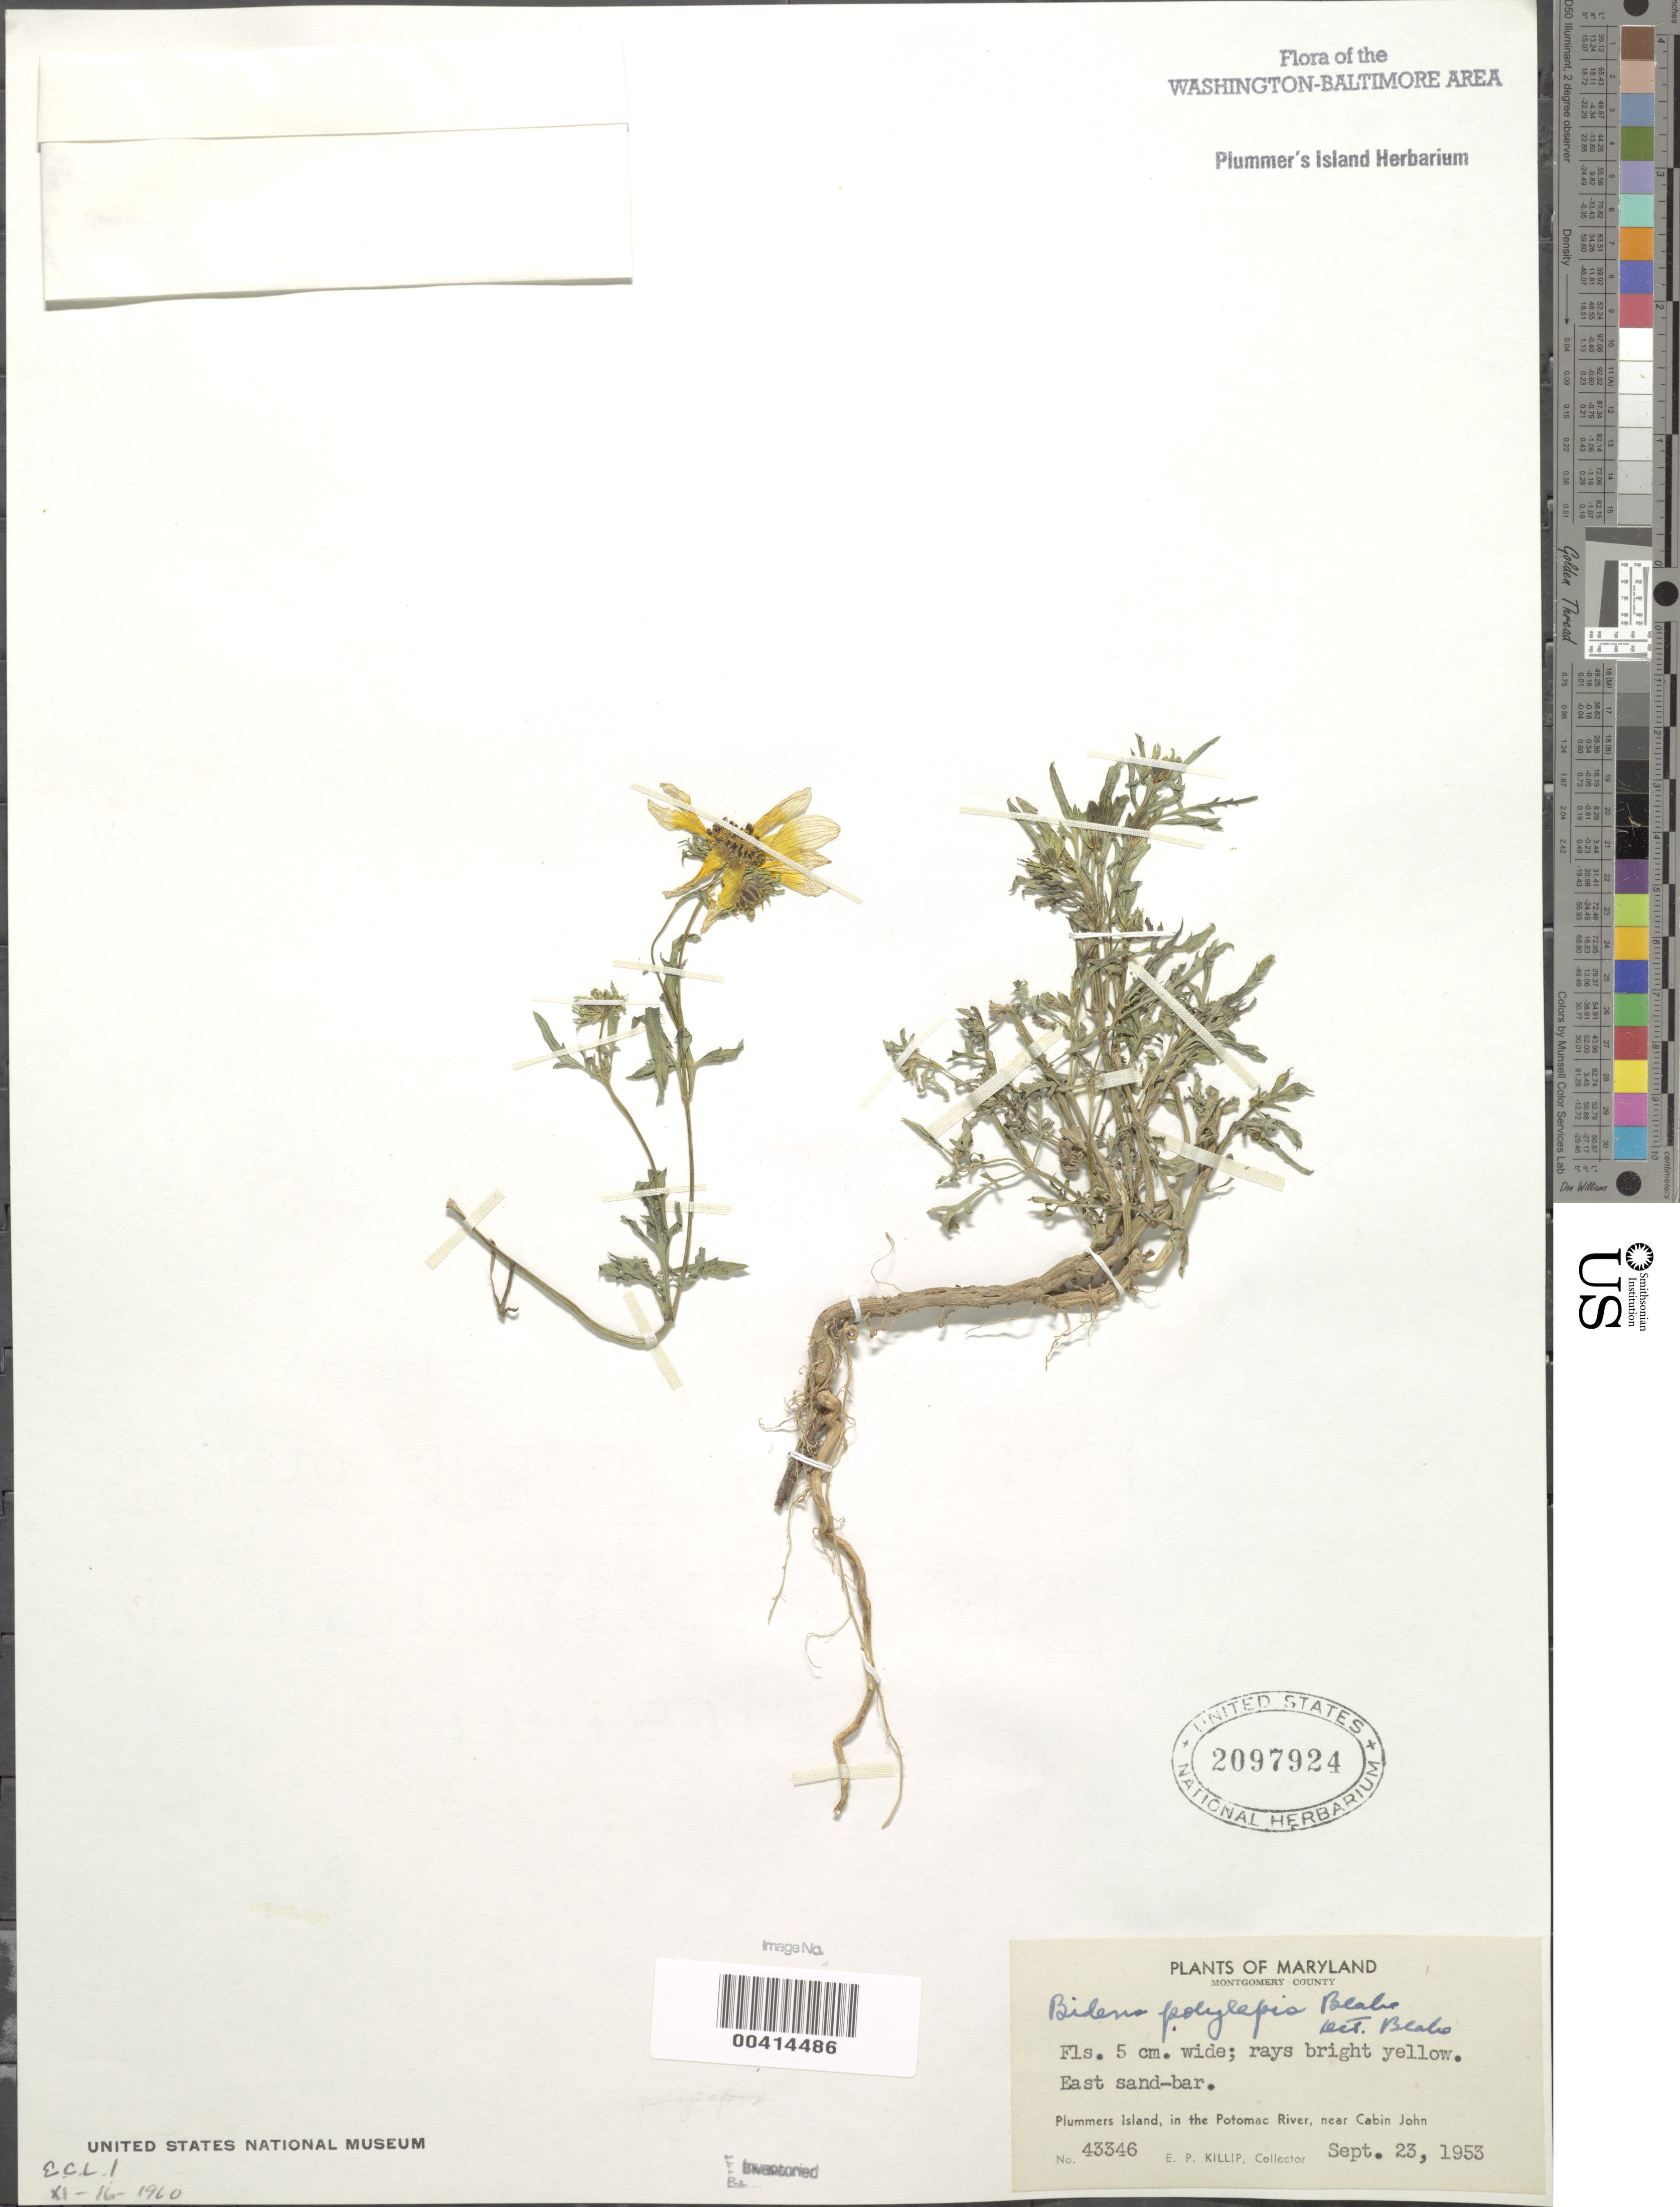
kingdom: Plantae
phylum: Tracheophyta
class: Magnoliopsida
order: Asterales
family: Asteraceae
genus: Bidens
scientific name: Bidens polylepis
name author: S.F. Blake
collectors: E. P. Killip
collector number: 43346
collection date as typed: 23 Sep 1953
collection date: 1953-09-23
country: United States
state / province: Maryland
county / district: Montgomery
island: Plummers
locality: Plummer's Island; east sandbar C. & O. Canal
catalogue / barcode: US 2097924